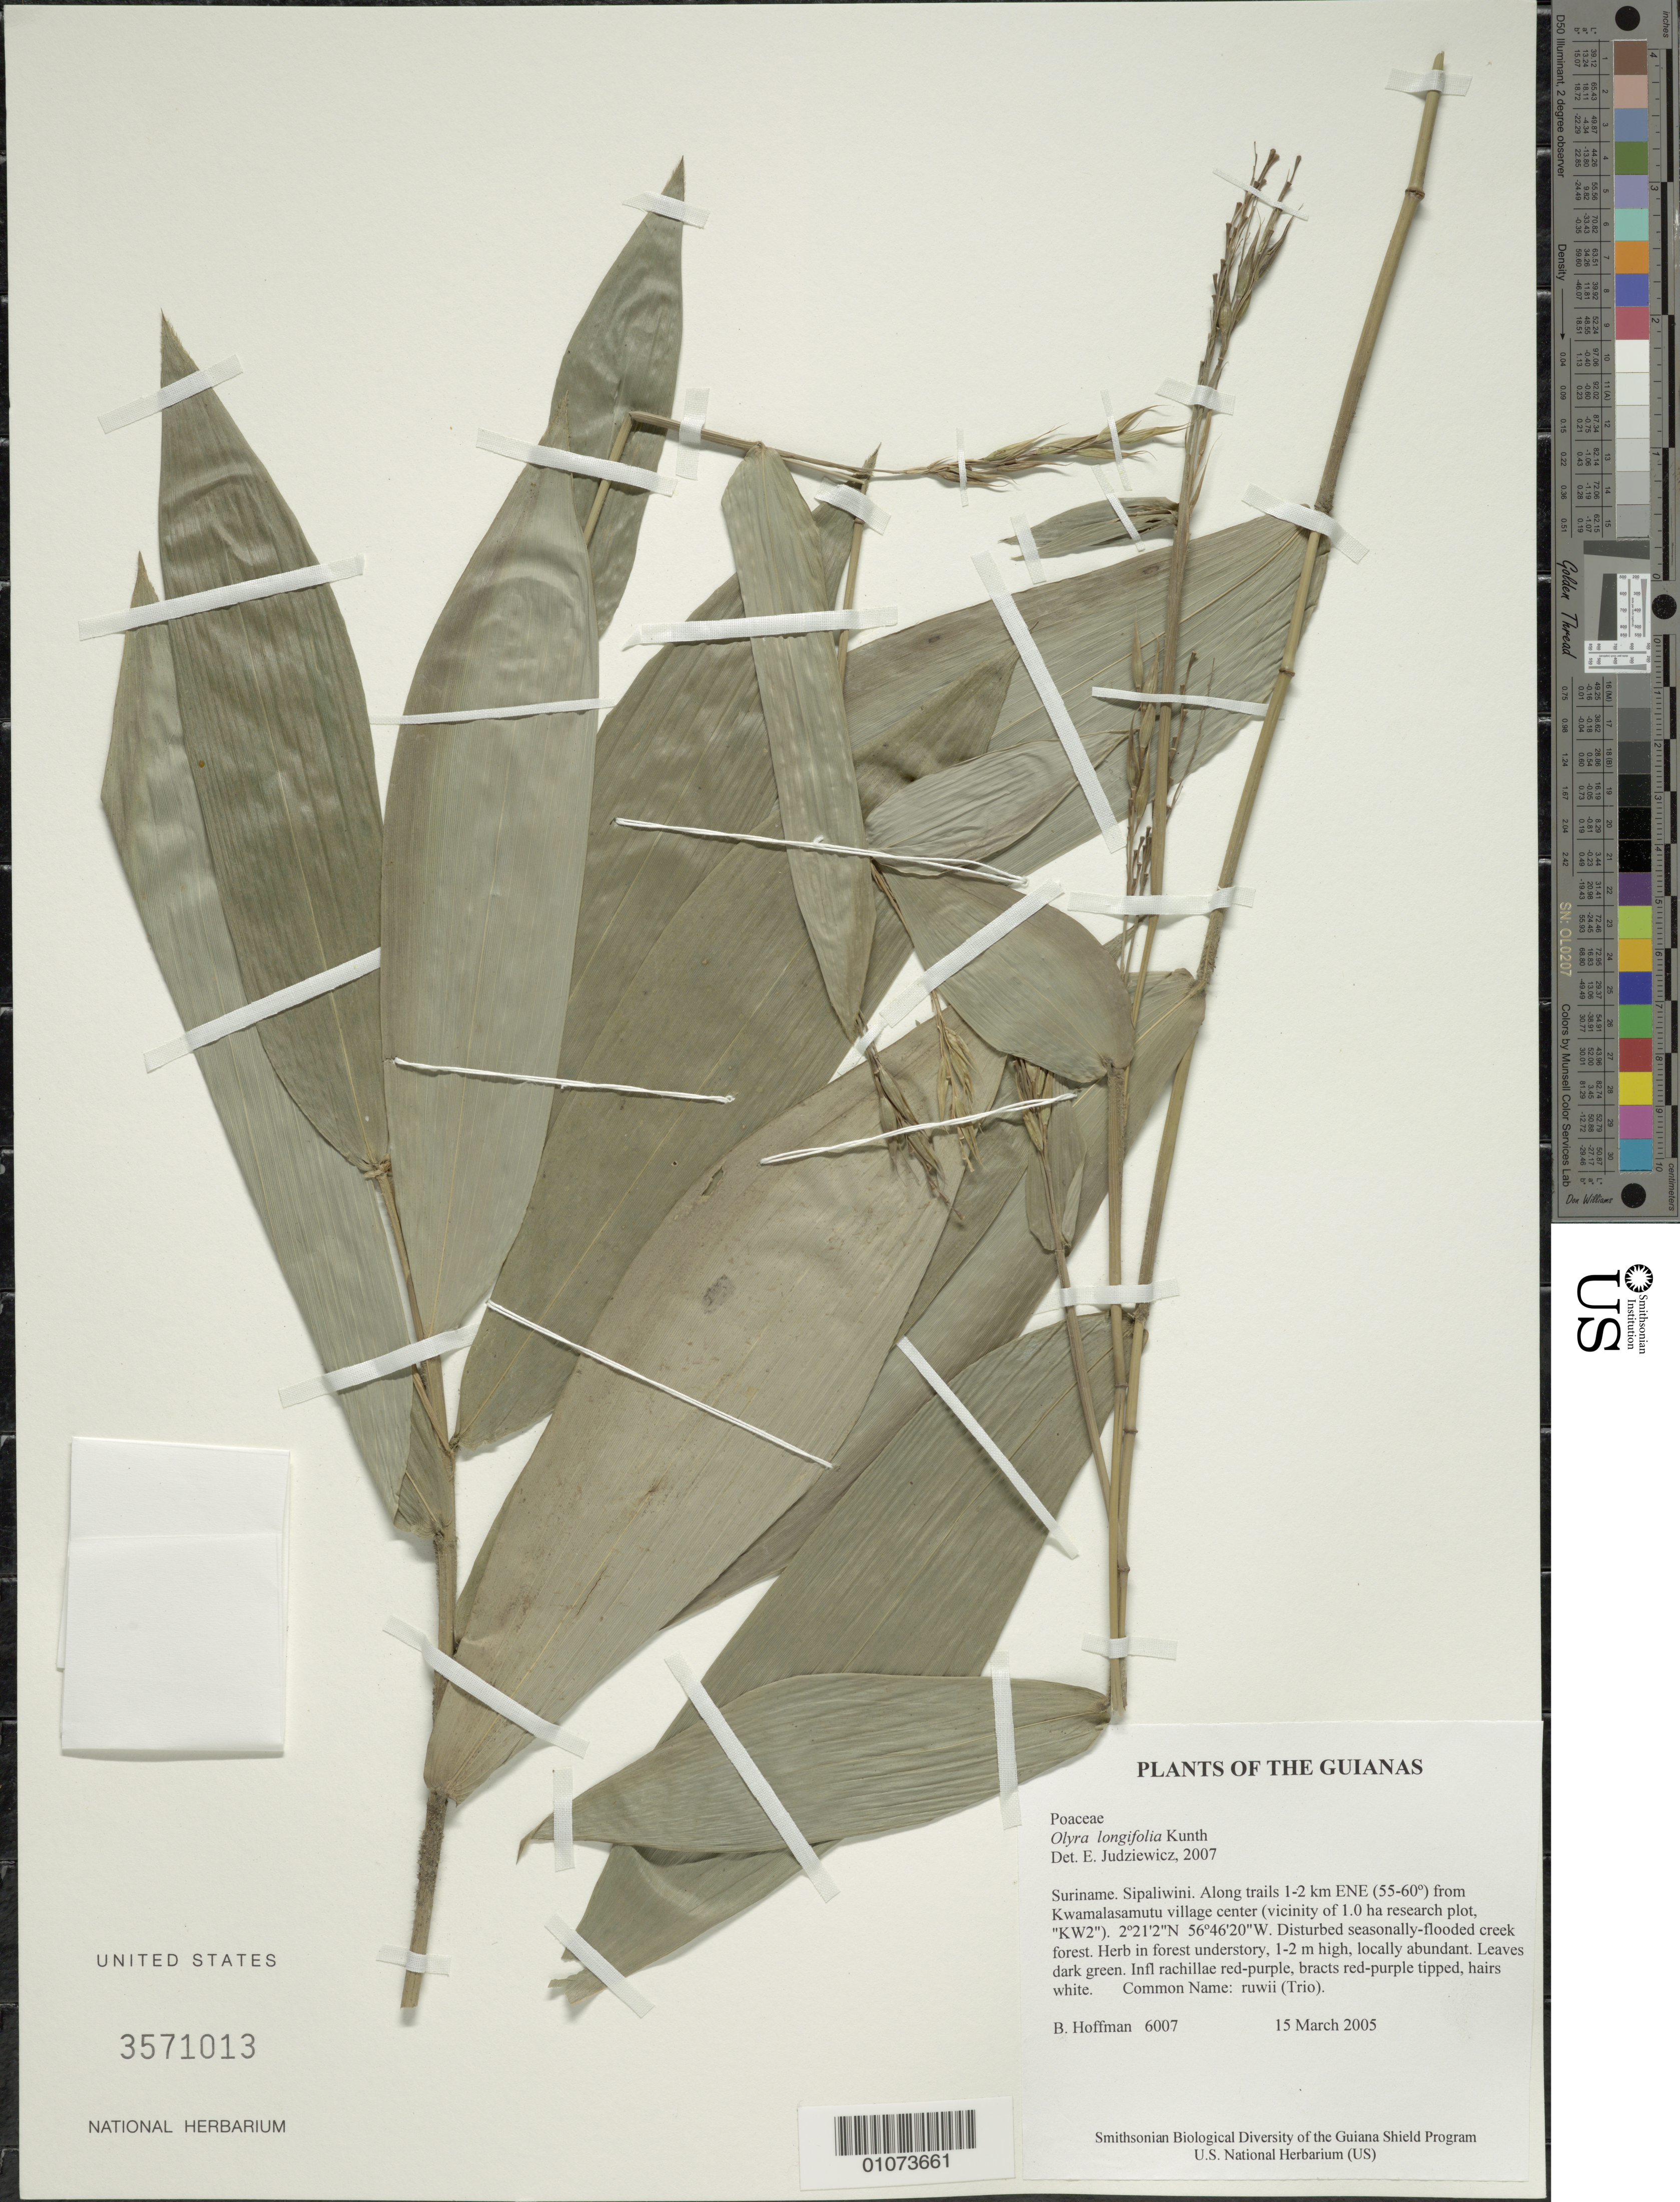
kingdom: Plantae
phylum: Tracheophyta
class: Liliopsida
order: Poales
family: Poaceae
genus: Olyra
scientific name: Olyra longifolia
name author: Kunth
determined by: Judziewicz, E. J.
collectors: B. Hoffman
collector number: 6007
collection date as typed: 15 March 2005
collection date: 2005-03-15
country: Suriname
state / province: Sipaliwini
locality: Along trails 1-2 km ENE (55-60º) from Kwamalasamutu village center (vicinity of 1.0 ha research plot, "KW2")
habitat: Disturbed seasonally-flooded creek forest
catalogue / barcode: US 3571013